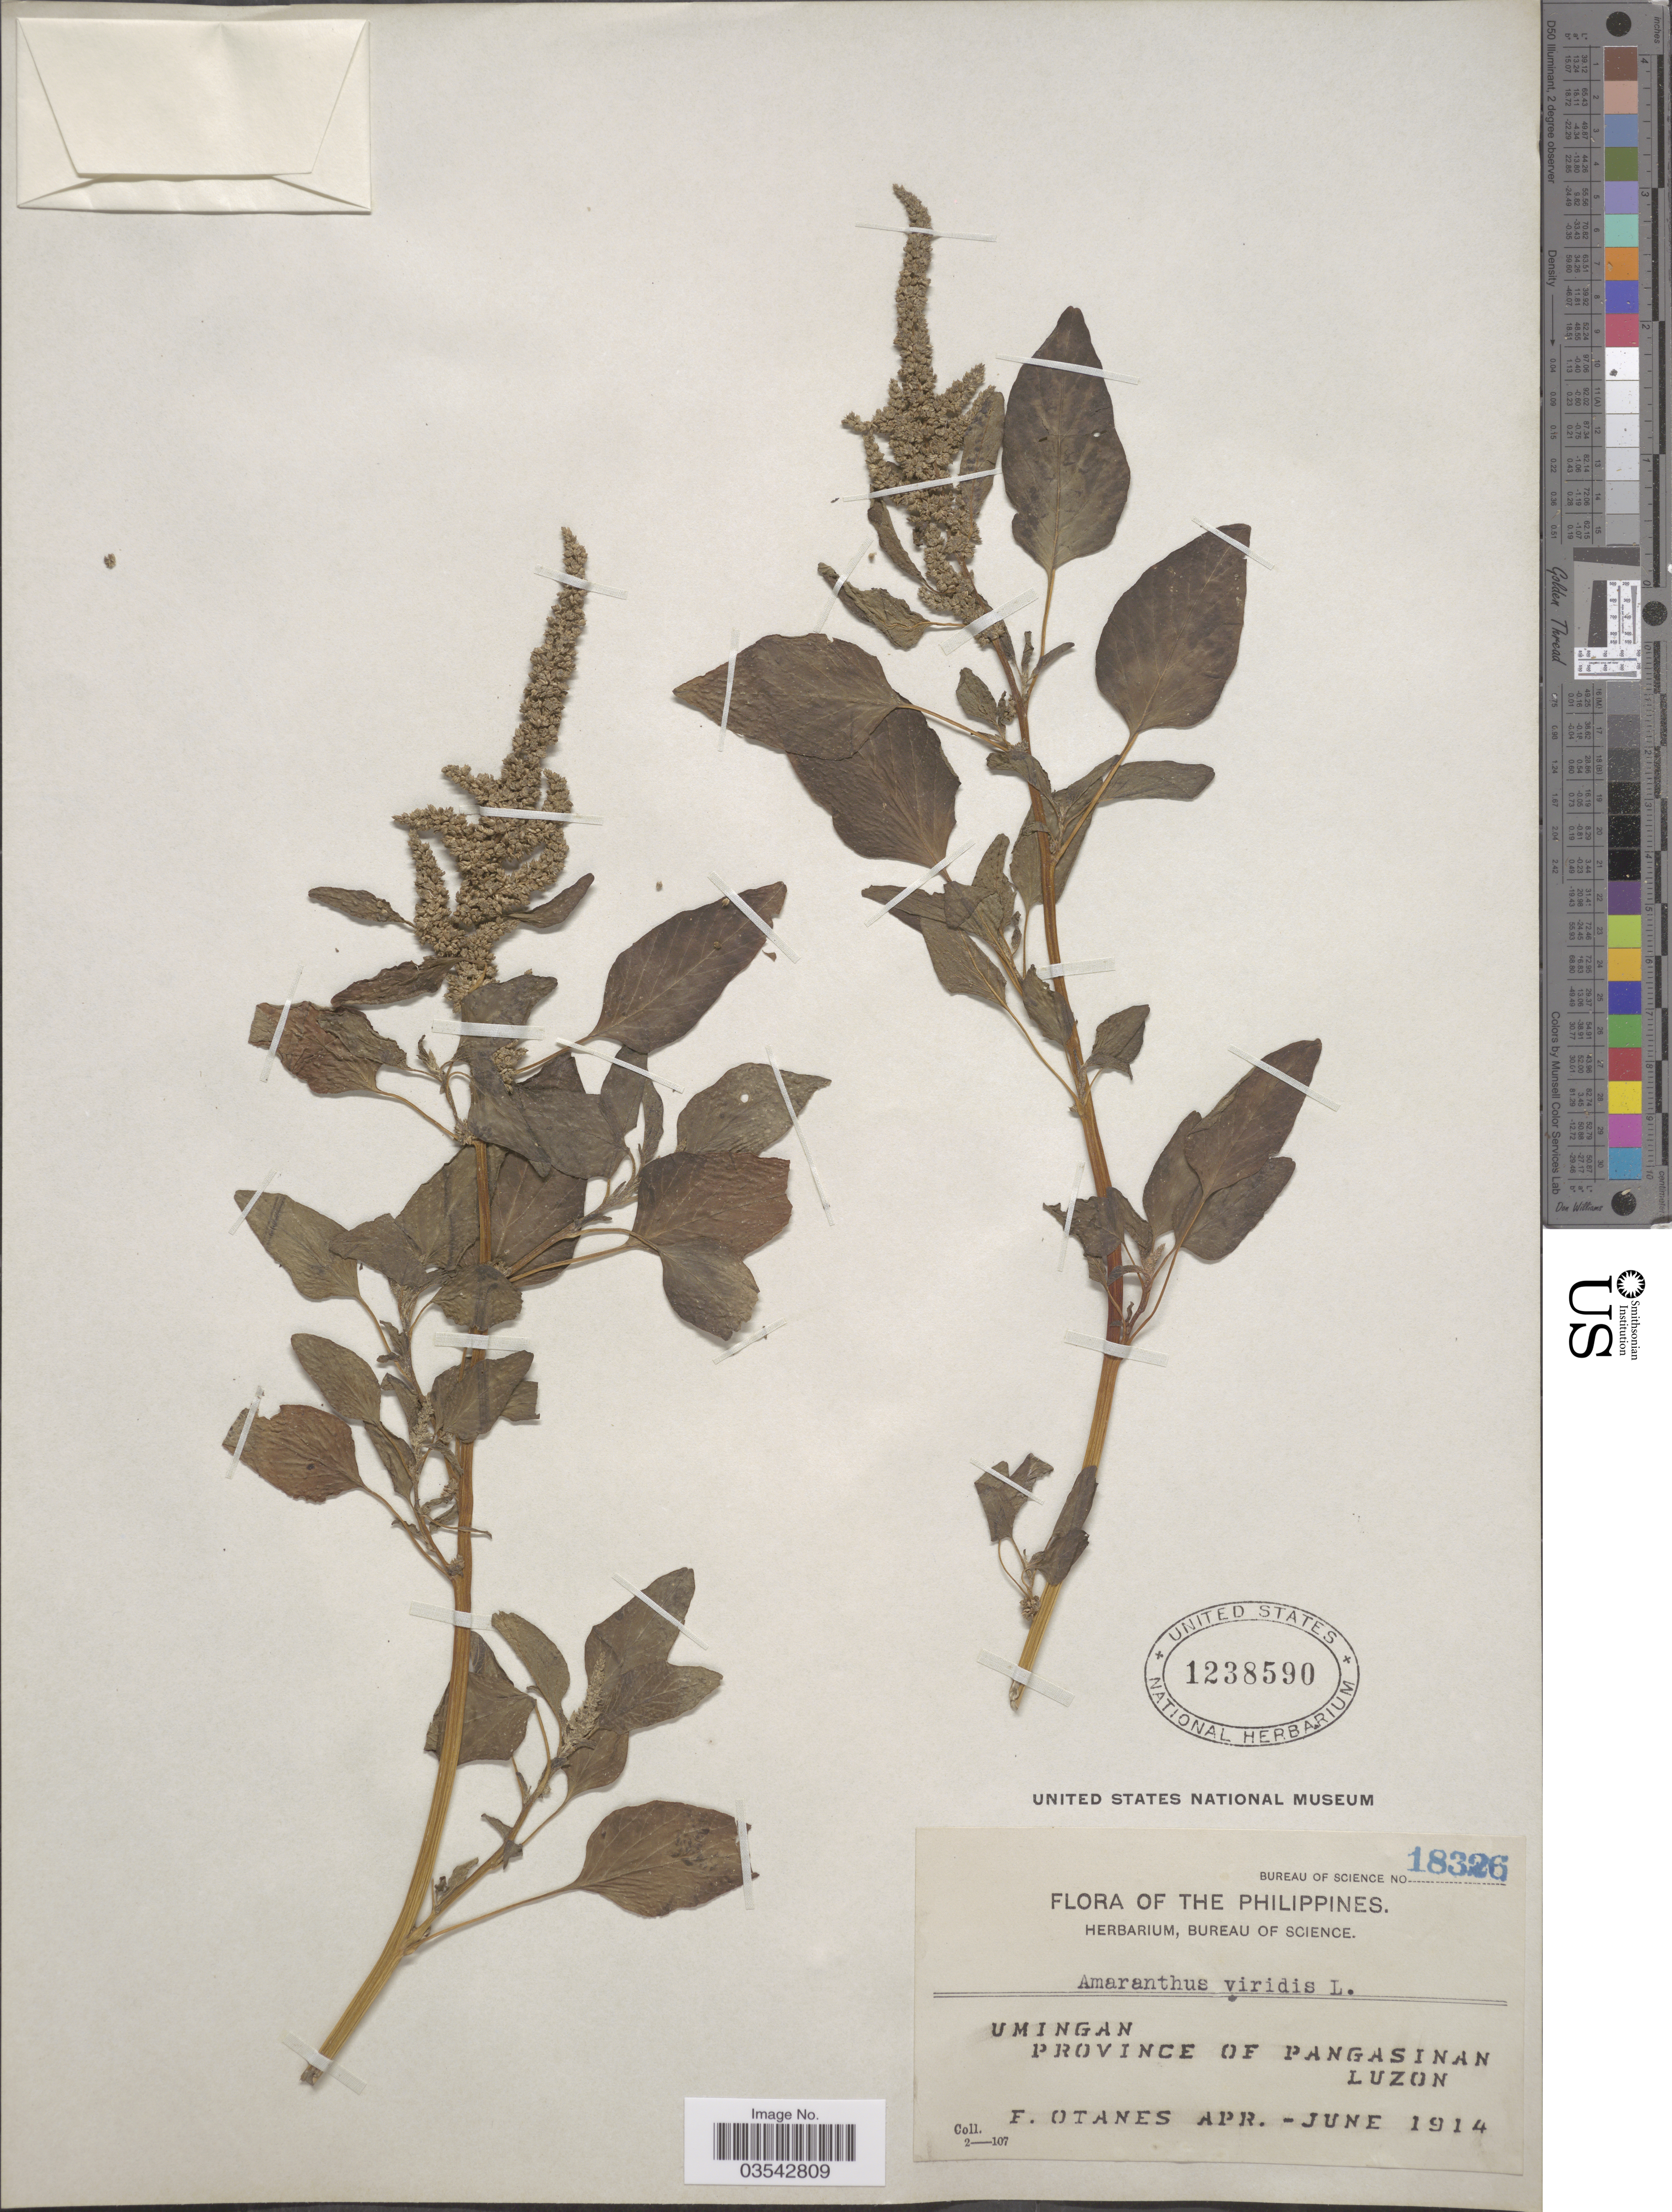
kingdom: Plantae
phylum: Tracheophyta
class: Magnoliopsida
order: Caryophyllales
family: Amaranthaceae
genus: Amaranthus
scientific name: Amaranthus viridis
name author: L.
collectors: F. Q. Otanes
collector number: Bureau of Science 18326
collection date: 1914-04/1914-06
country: Philippines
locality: Umingan. Province of Pangasinan. Luzon.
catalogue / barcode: US 1238590